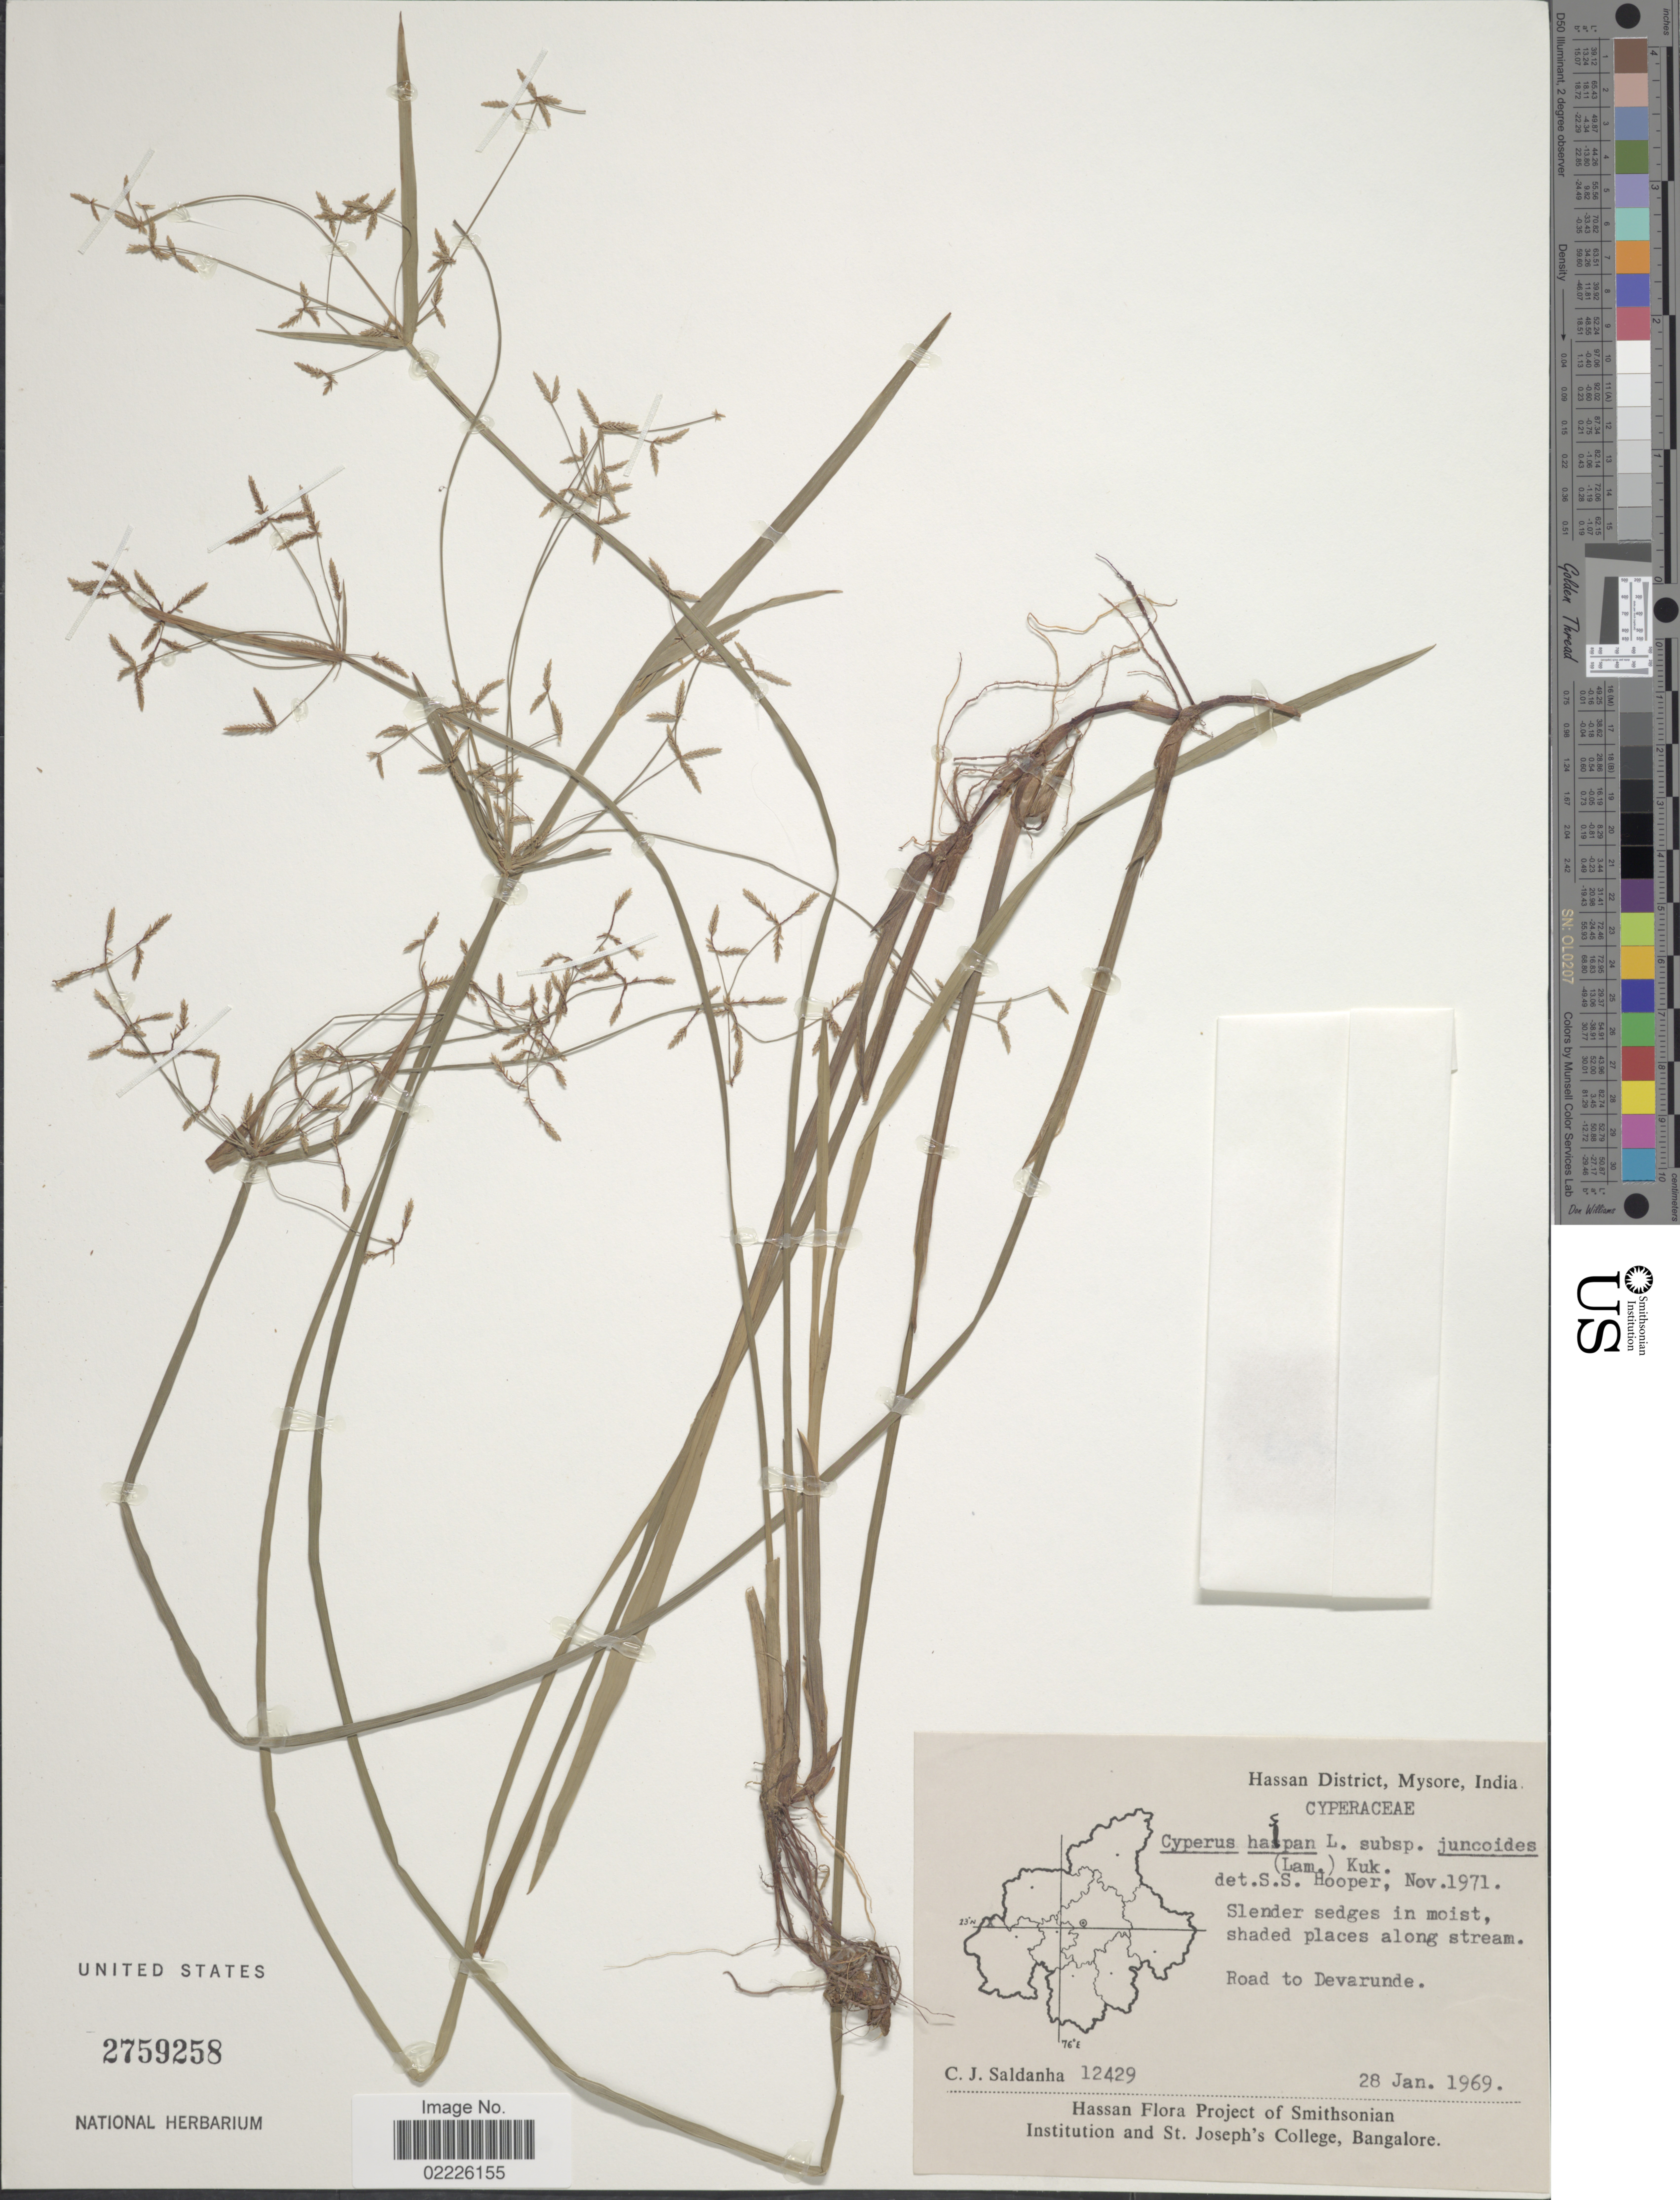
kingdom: Plantae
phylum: Tracheophyta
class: Liliopsida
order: Poales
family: Cyperaceae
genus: Cyperus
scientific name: Cyperus haspan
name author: L.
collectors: C. J. Saldanha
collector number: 12429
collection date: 1969-01-28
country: India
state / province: Karnataka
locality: Hassan District, Mysore, India, Road to Devarunde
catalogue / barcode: US 2759258